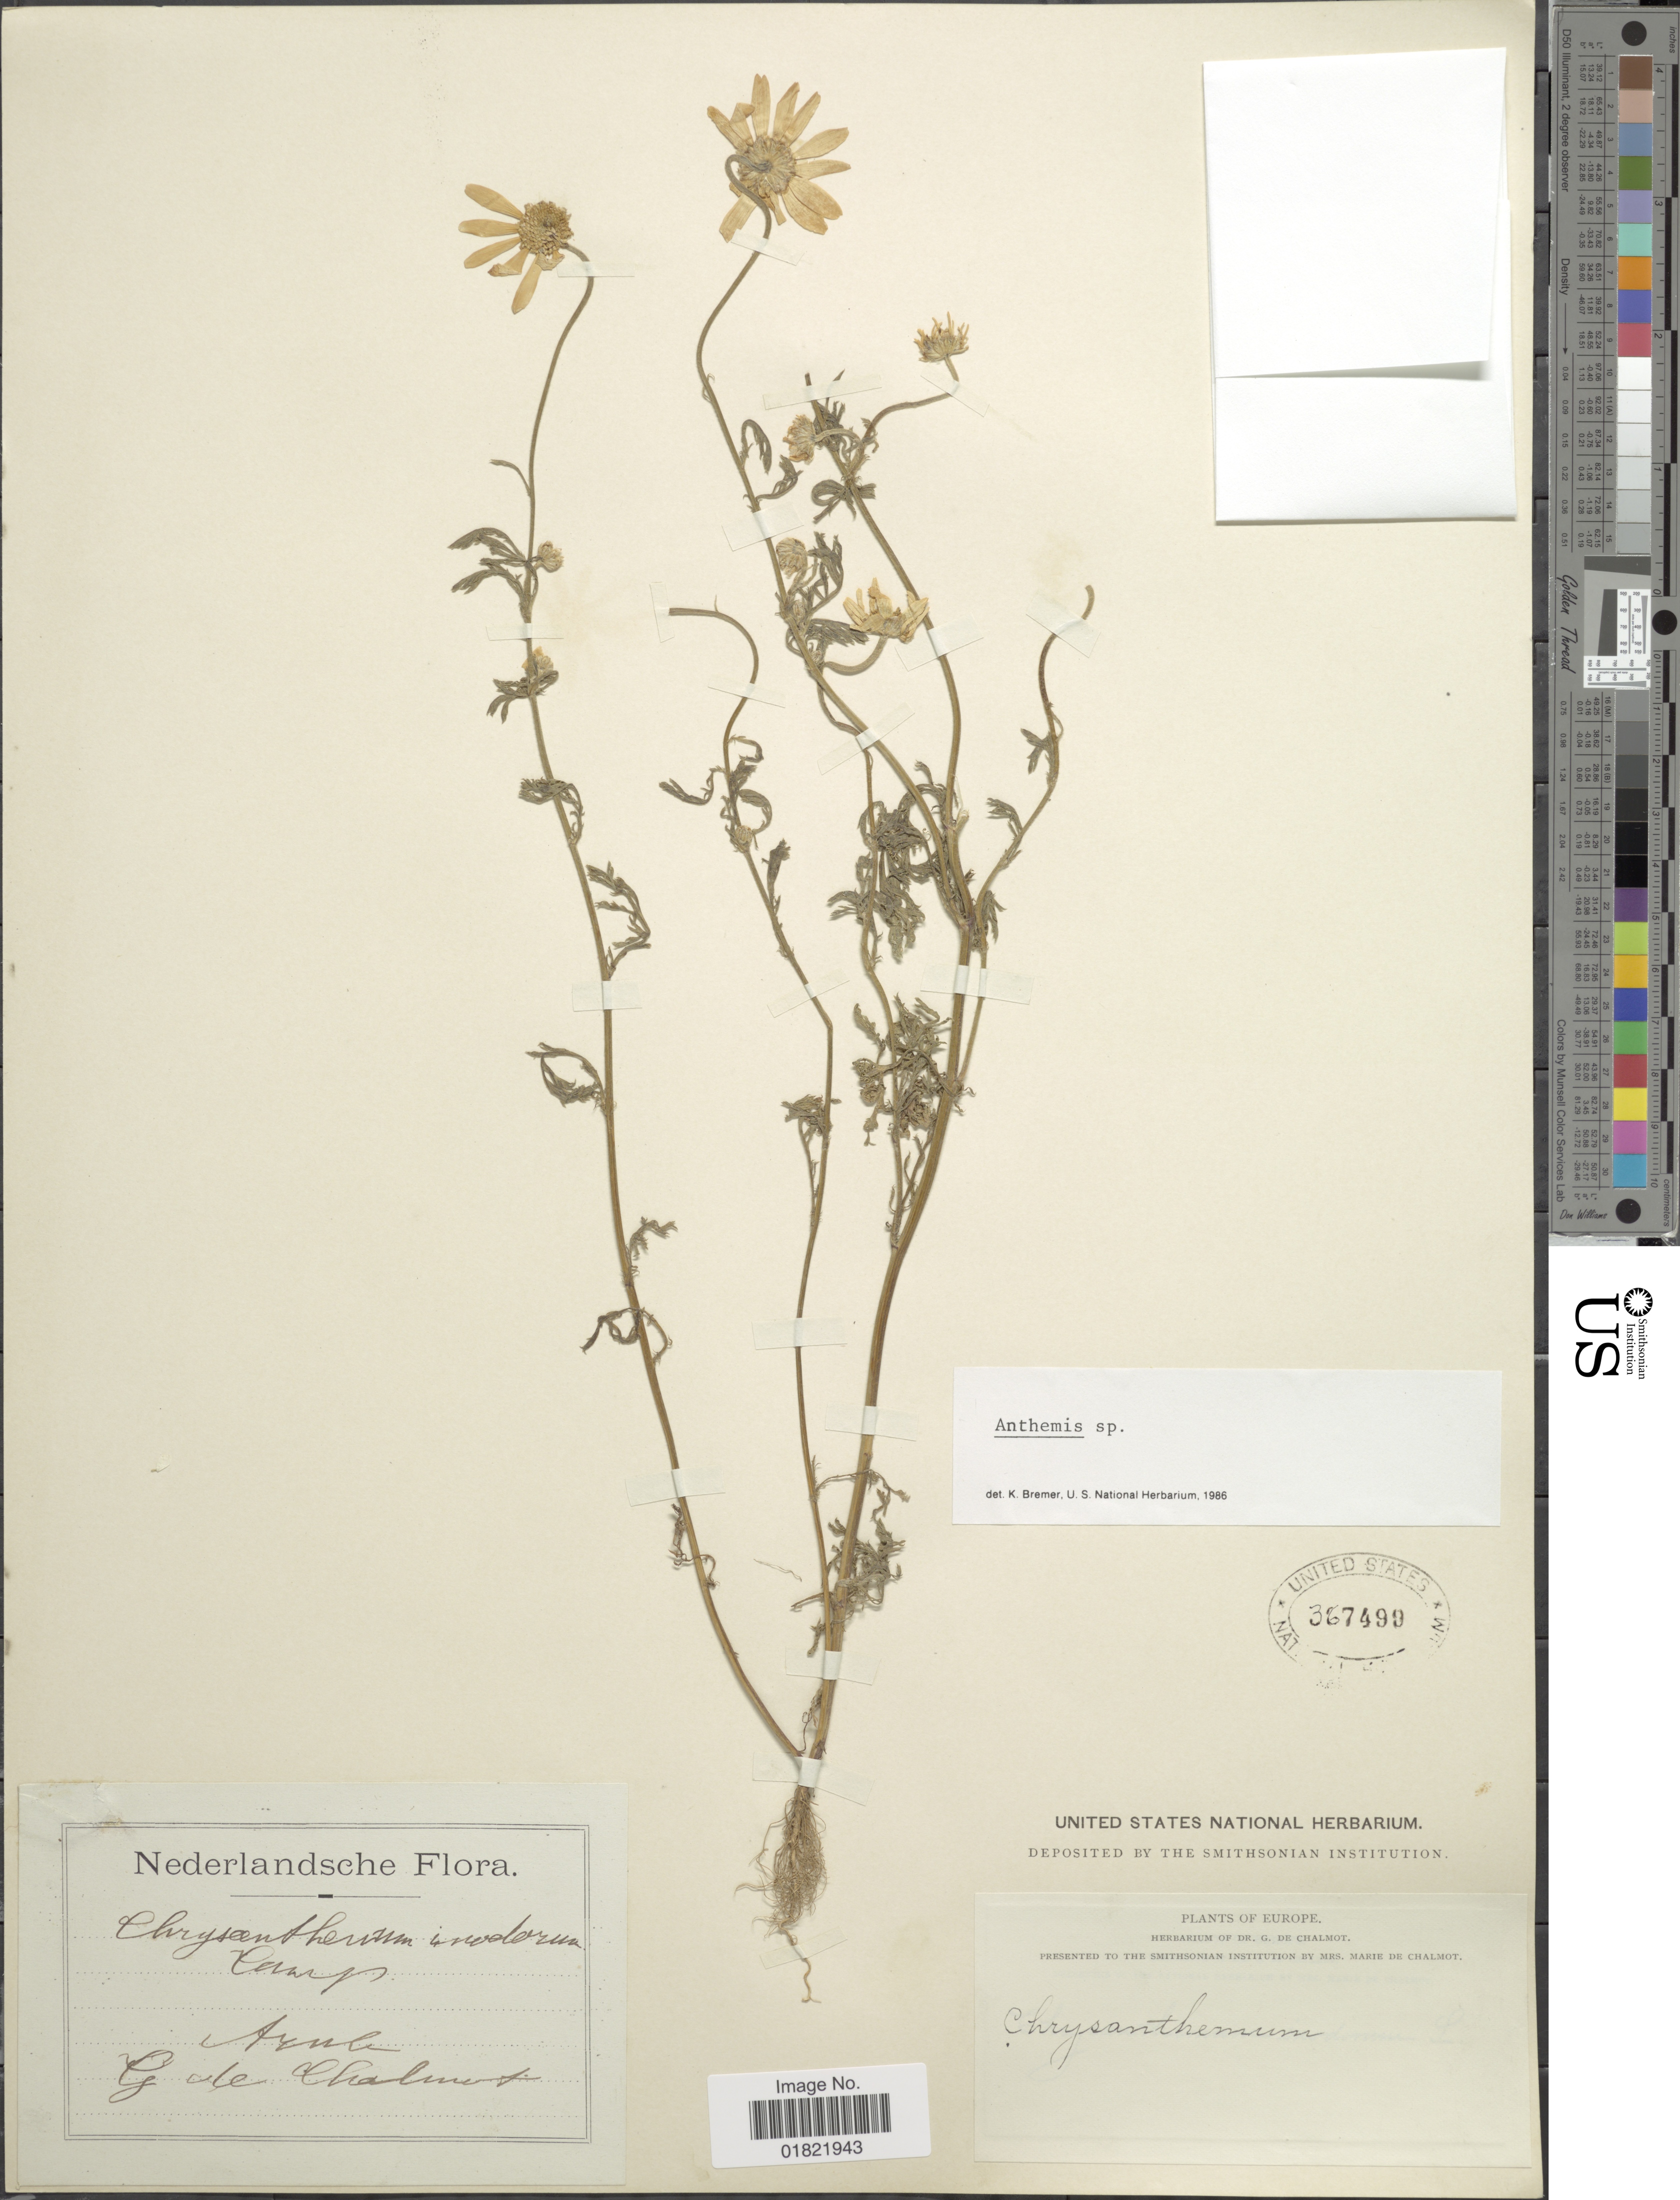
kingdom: Plantae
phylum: Tracheophyta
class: Magnoliopsida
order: Asterales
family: Asteraceae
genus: Anthemis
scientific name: Anthemis sp.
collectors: G. de Chalmot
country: Netherlands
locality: Arnh.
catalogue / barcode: US 367499